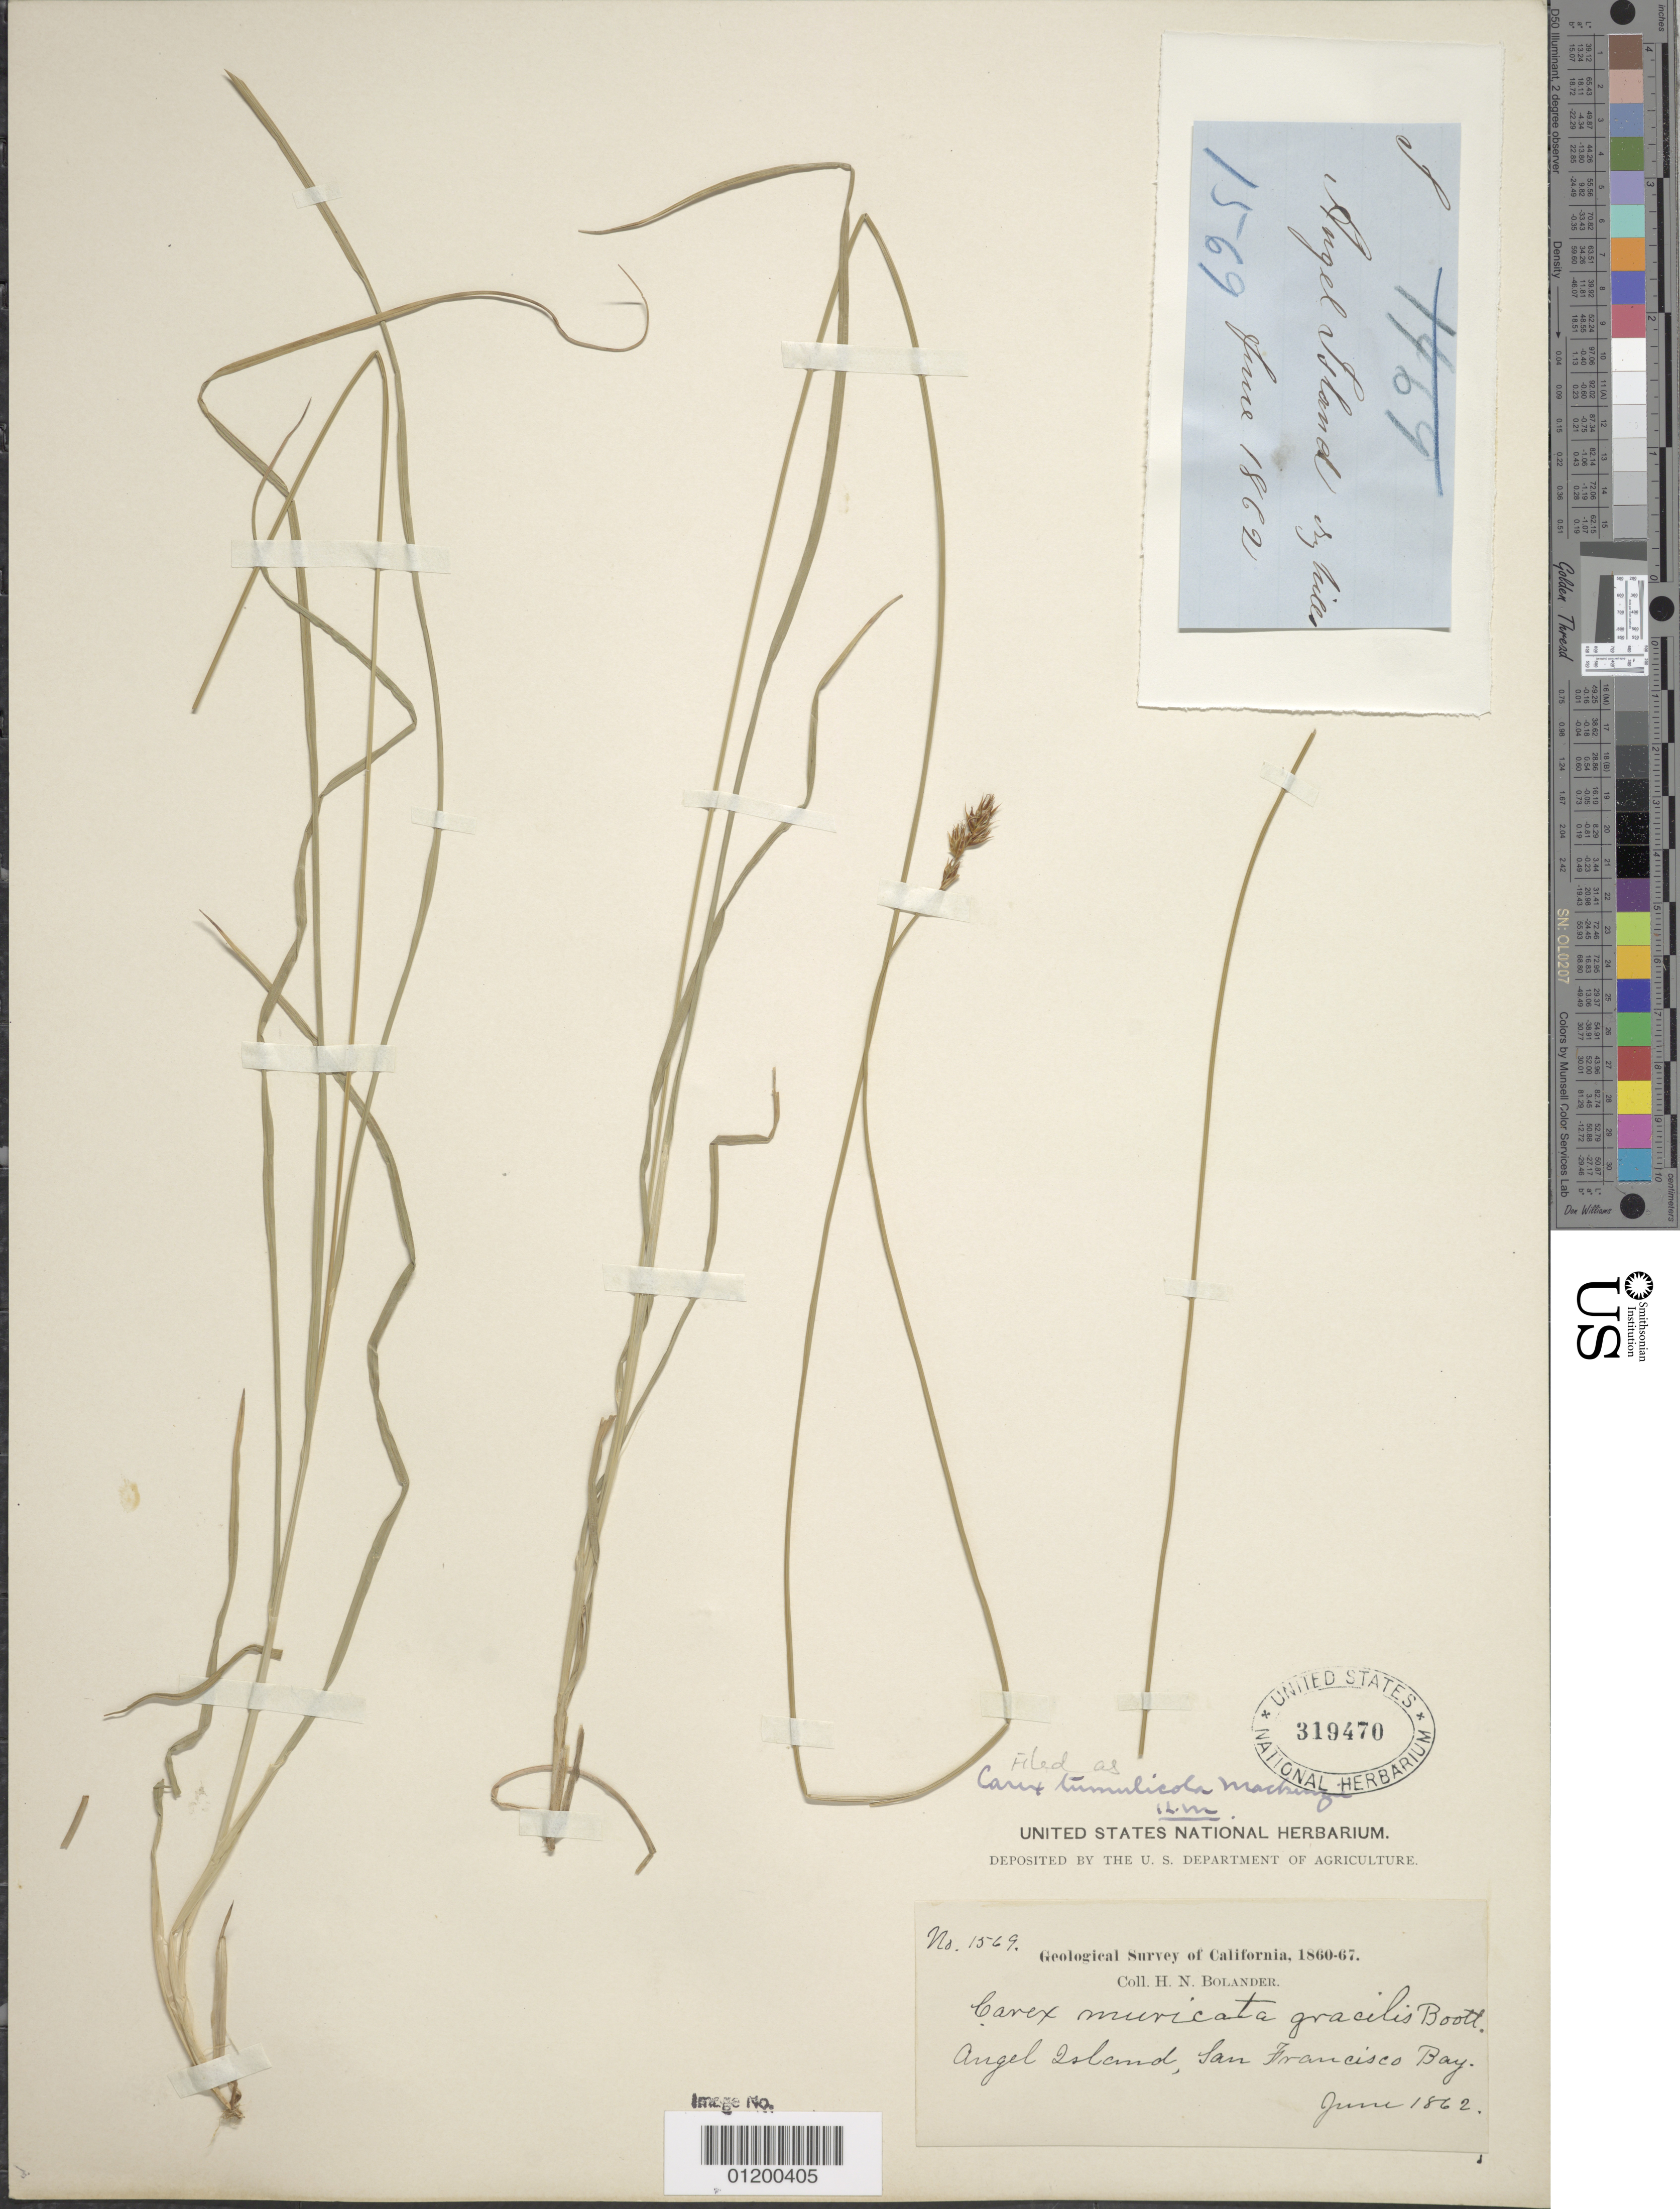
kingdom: Plantae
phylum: Tracheophyta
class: Liliopsida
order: Poales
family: Cyperaceae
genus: Carex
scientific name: Carex tumulicola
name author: Mack.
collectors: H. Bolander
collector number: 1569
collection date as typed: Jun 1862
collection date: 1862-06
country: United States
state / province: California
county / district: San Francisco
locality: Angel Island, San Francisco Bay.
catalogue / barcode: US 319470